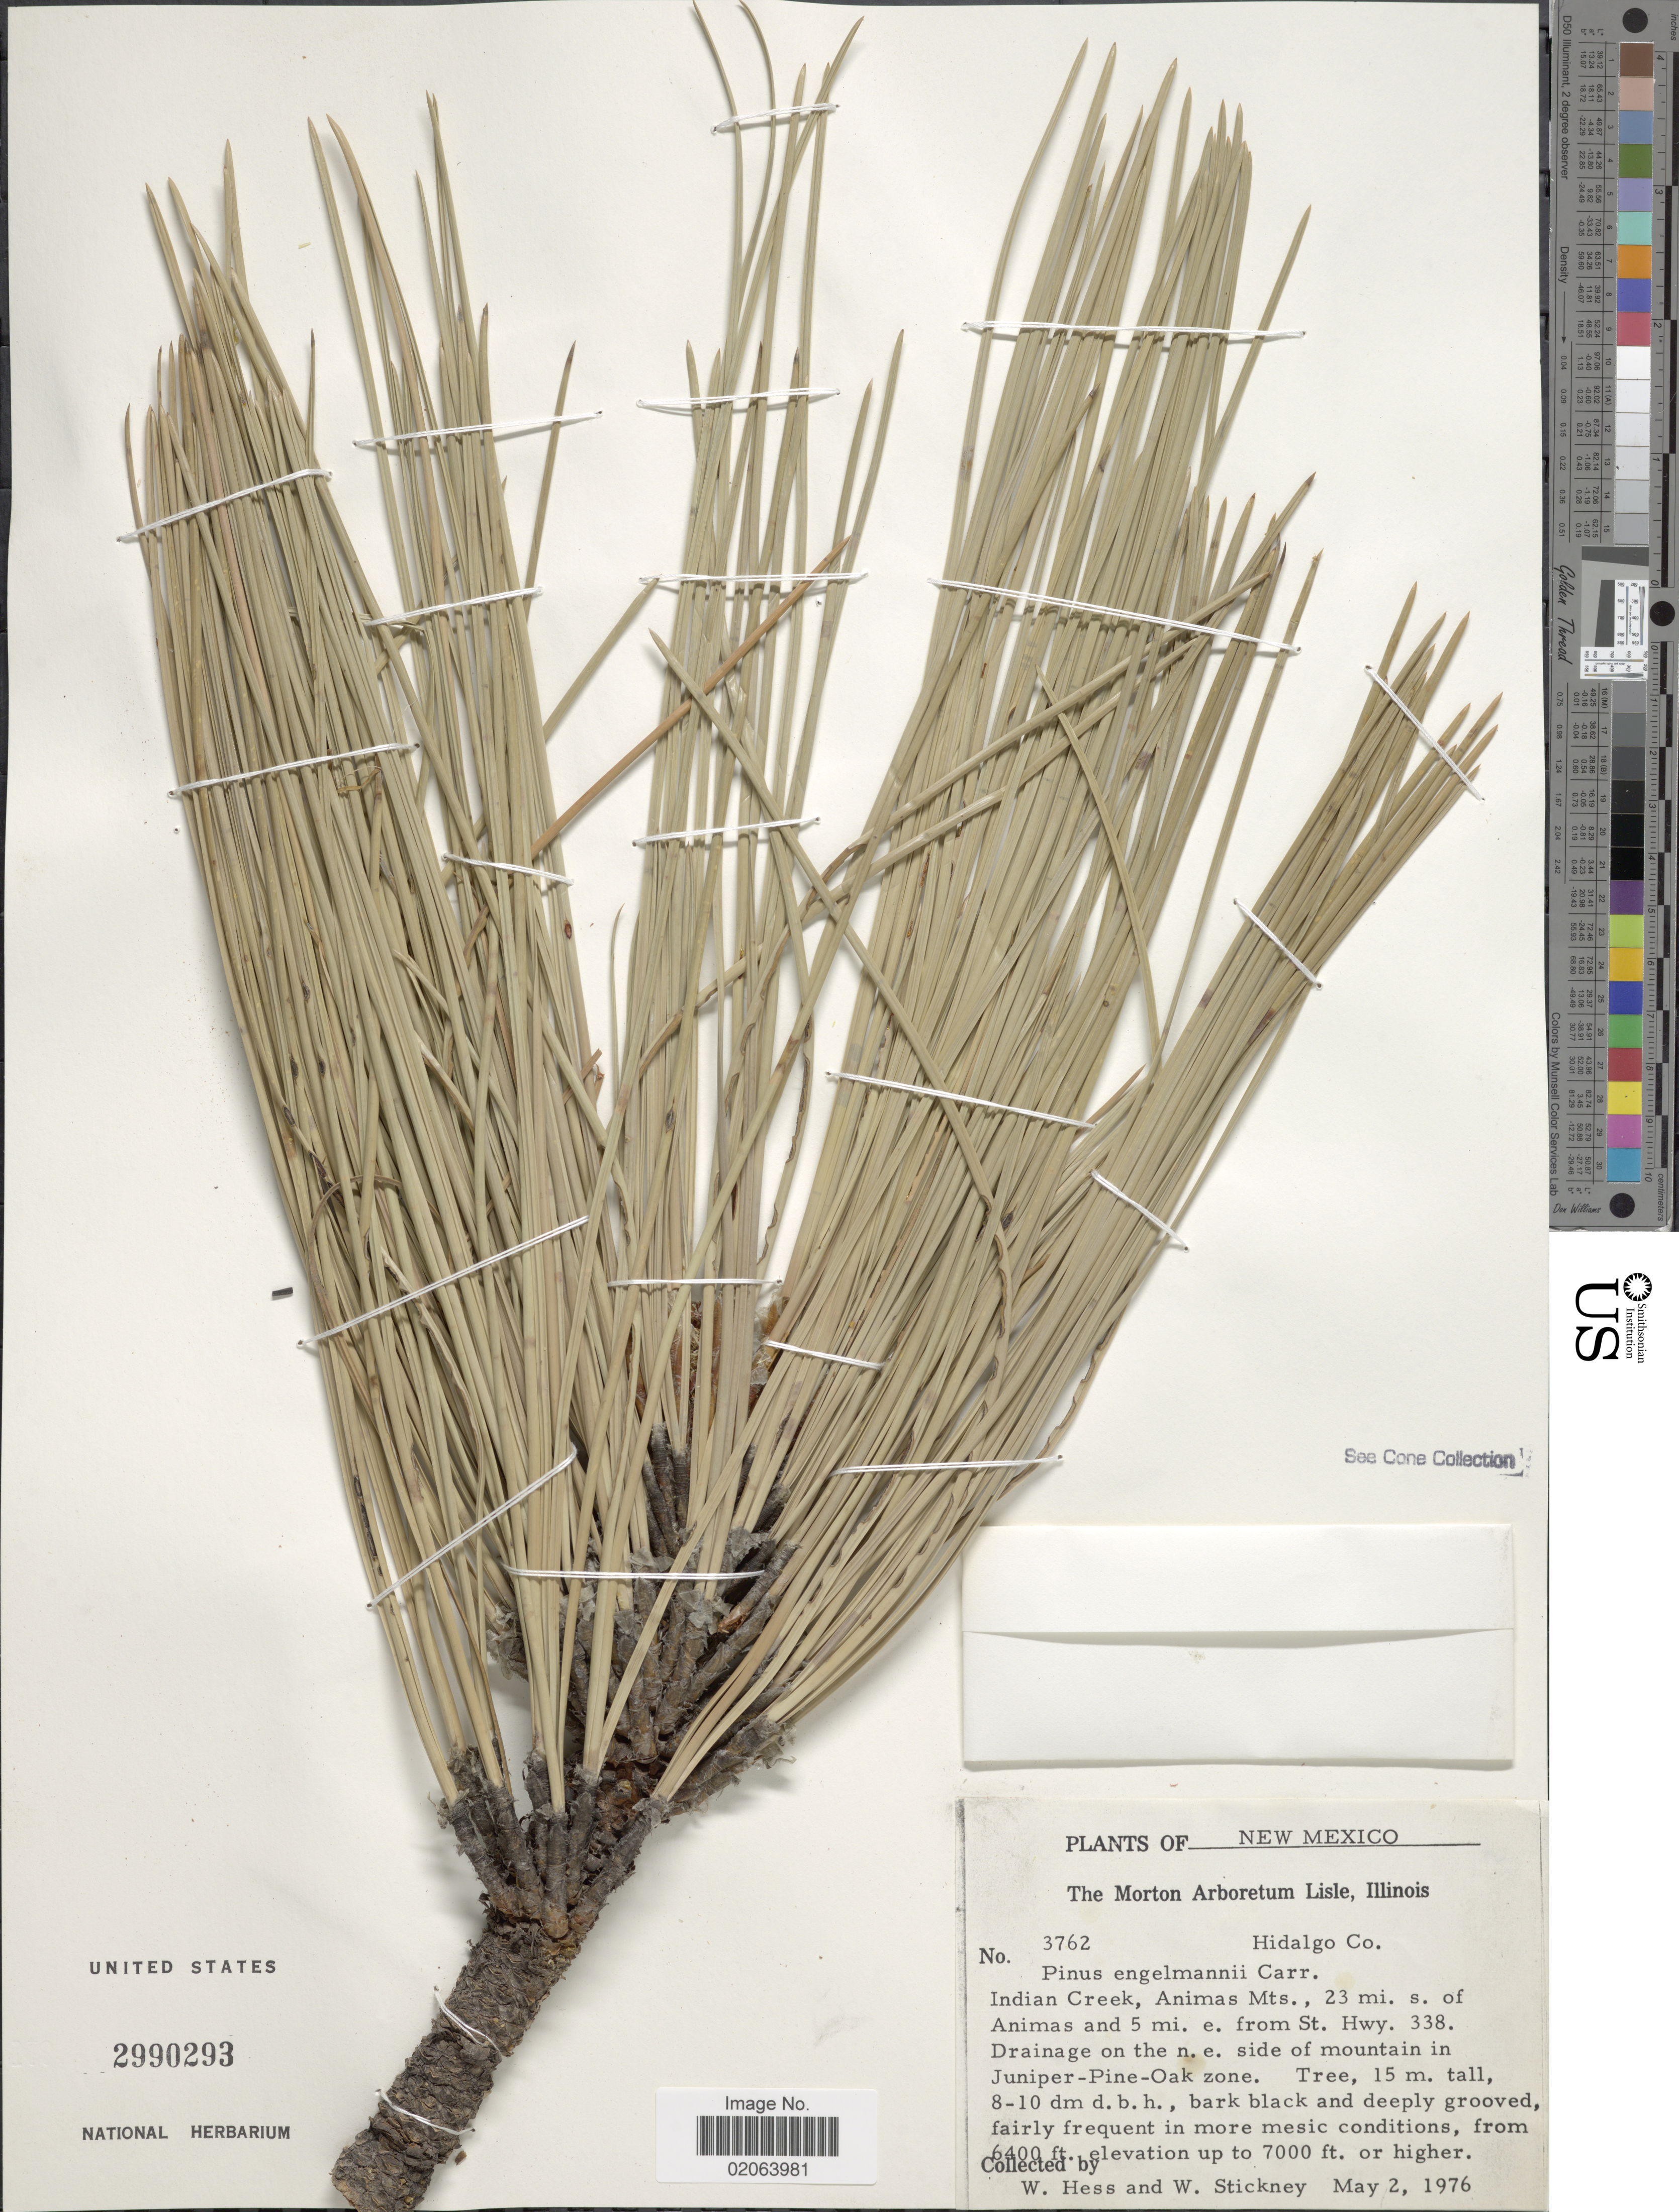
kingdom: Plantae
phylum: Tracheophyta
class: Pinopsida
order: Pinales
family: Pinaceae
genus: Pinus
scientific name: Pinus engelmannii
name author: Carrière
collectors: W. Hess & W. Stickney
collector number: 3762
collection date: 1976-05-02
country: United States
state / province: New Mexico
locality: Hidalgo Co. Indian Creek, Animas Mts., 23 mi. s. of Animas and 5 mi. e. from St. Hwy. 338. Drainage on the n. e. side of mountain in Juniper-Pine-Oak zone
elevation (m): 1951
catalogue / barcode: US 2990293